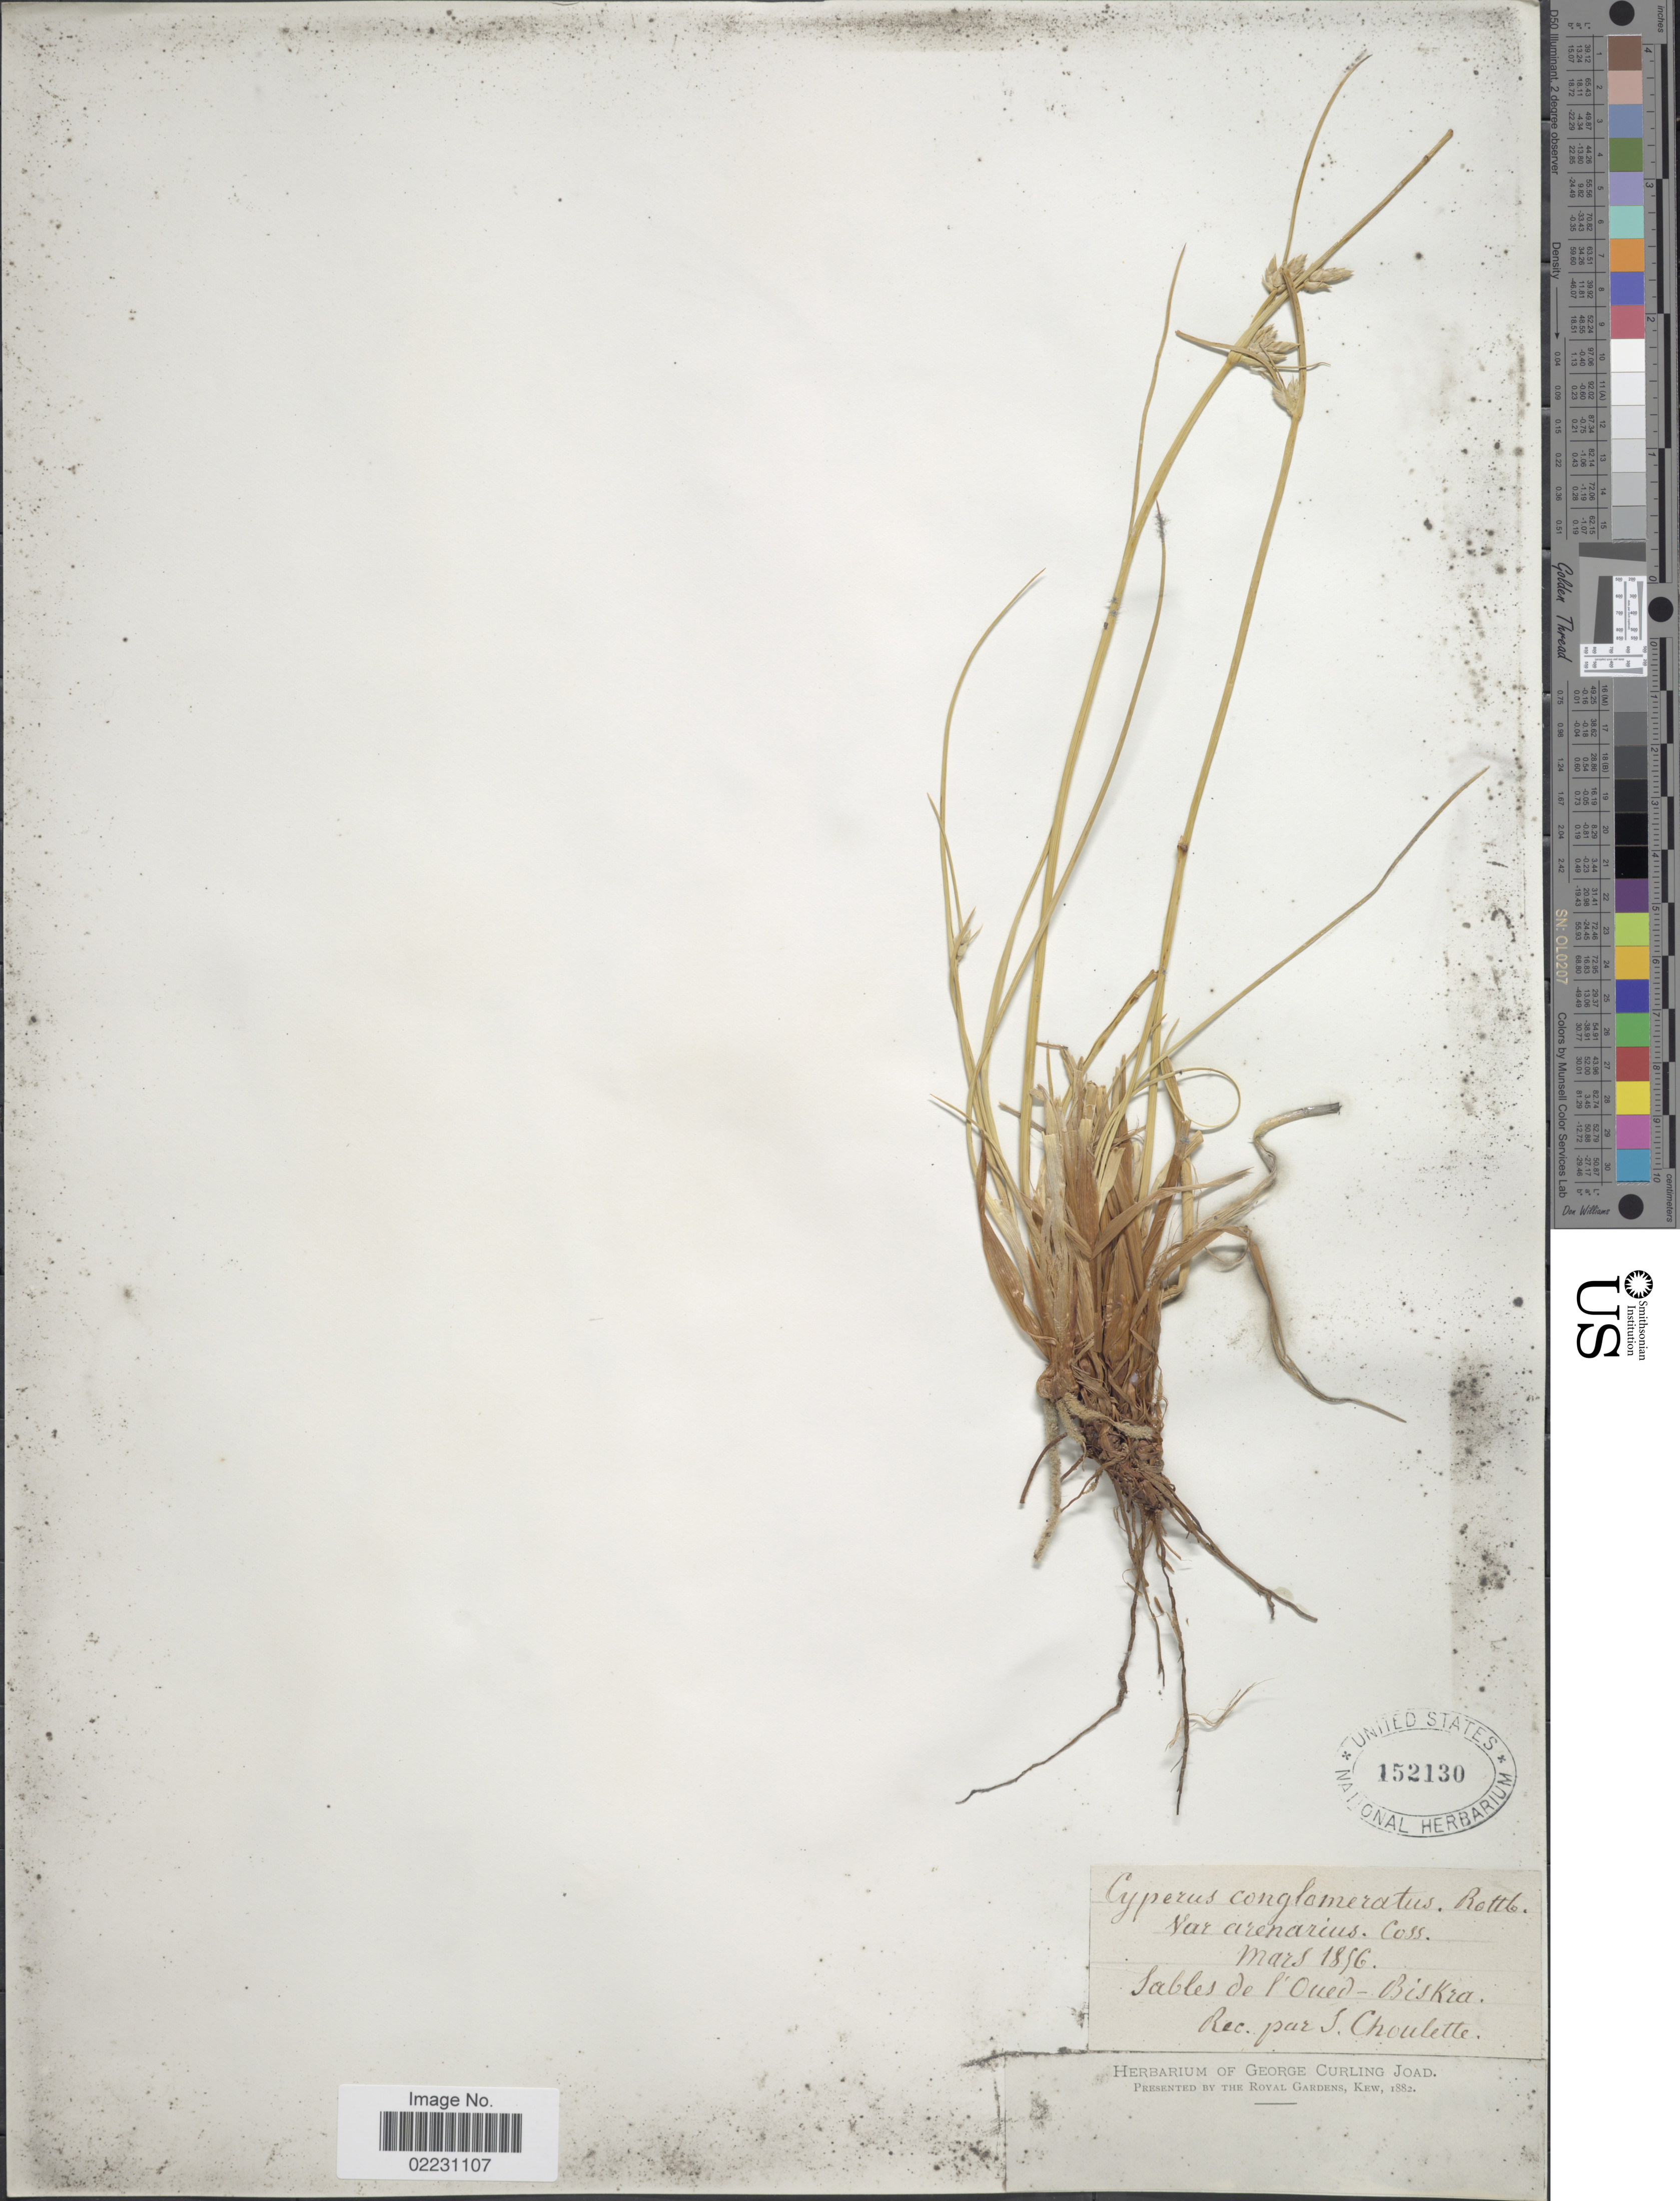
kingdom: Plantae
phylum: Tracheophyta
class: Liliopsida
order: Poales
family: Cyperaceae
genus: Cyperus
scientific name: Cyperus conglomeratus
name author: Rottb.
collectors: S. Choulette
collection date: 1856-03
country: Algeria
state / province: El Oued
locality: Sables de l'Oued - Biskra.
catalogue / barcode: US 152130